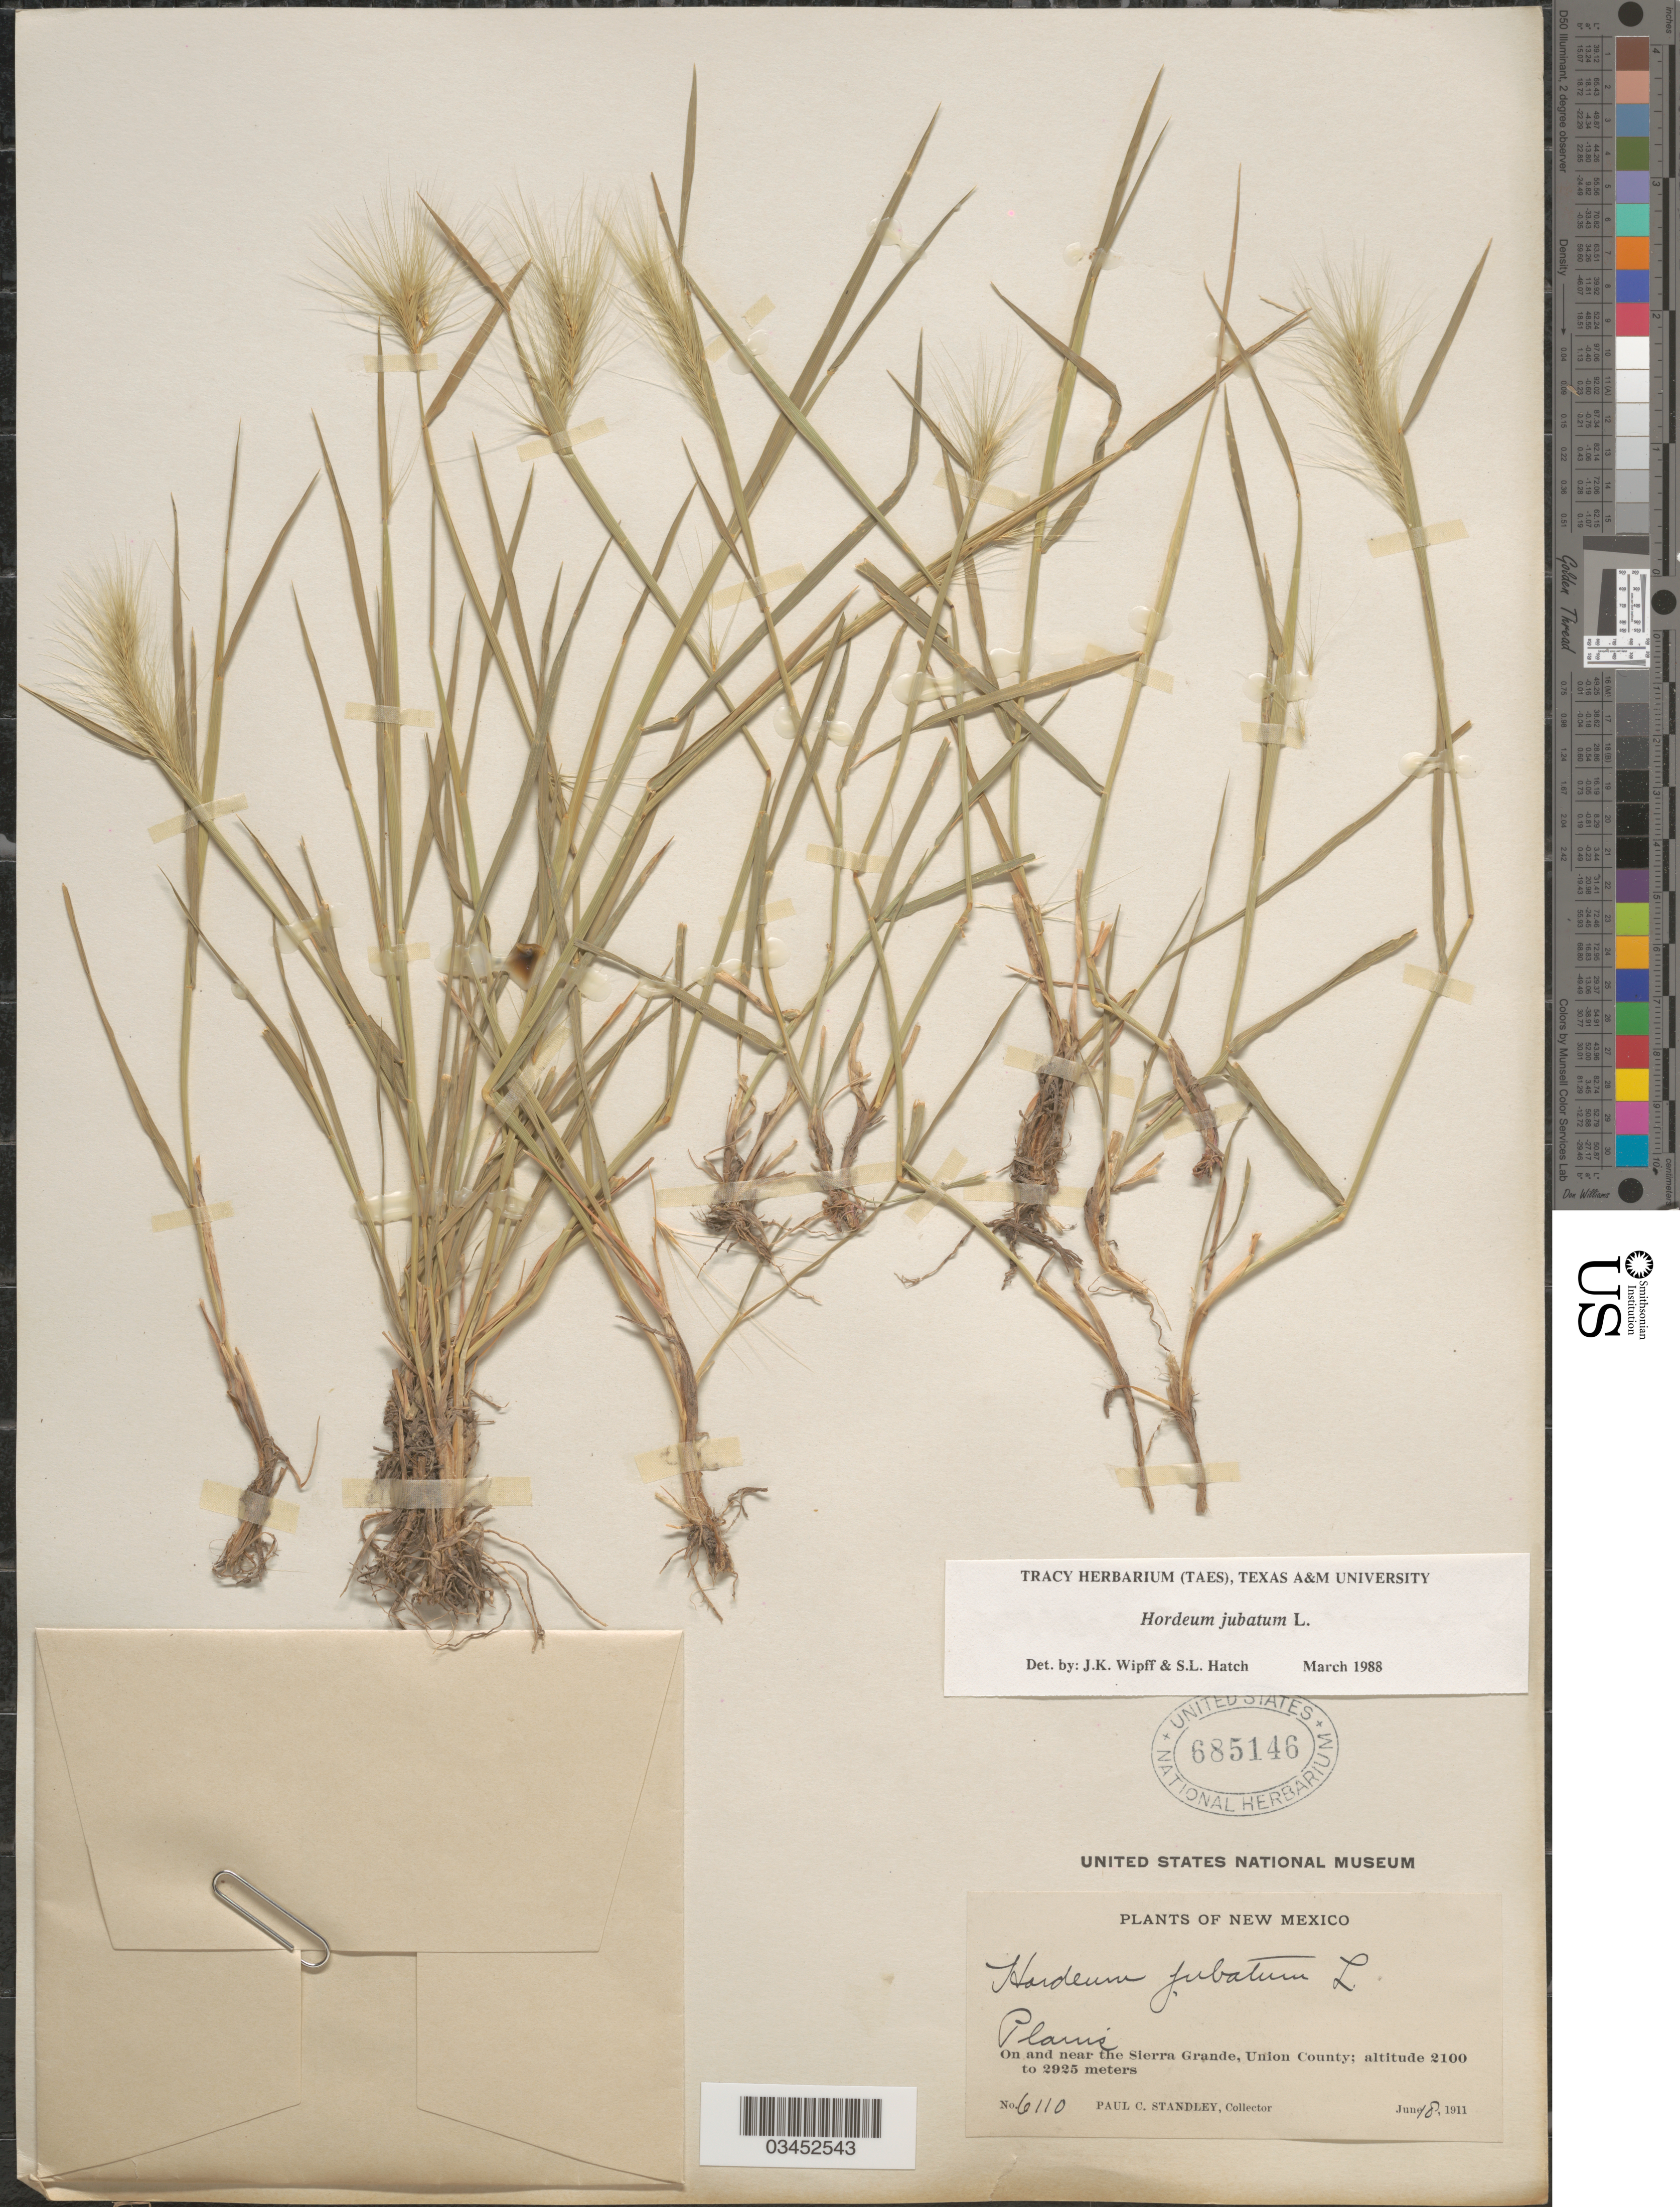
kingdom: Plantae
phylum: Tracheophyta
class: Liliopsida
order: Poales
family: Poaceae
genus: Hordeum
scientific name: Hordeum jubatum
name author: L.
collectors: P. C. Standley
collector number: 6110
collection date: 1911-06-18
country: United States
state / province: New Mexico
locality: Plains. On and near the Sierra Grande, Union County.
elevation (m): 2100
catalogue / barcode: US 685146